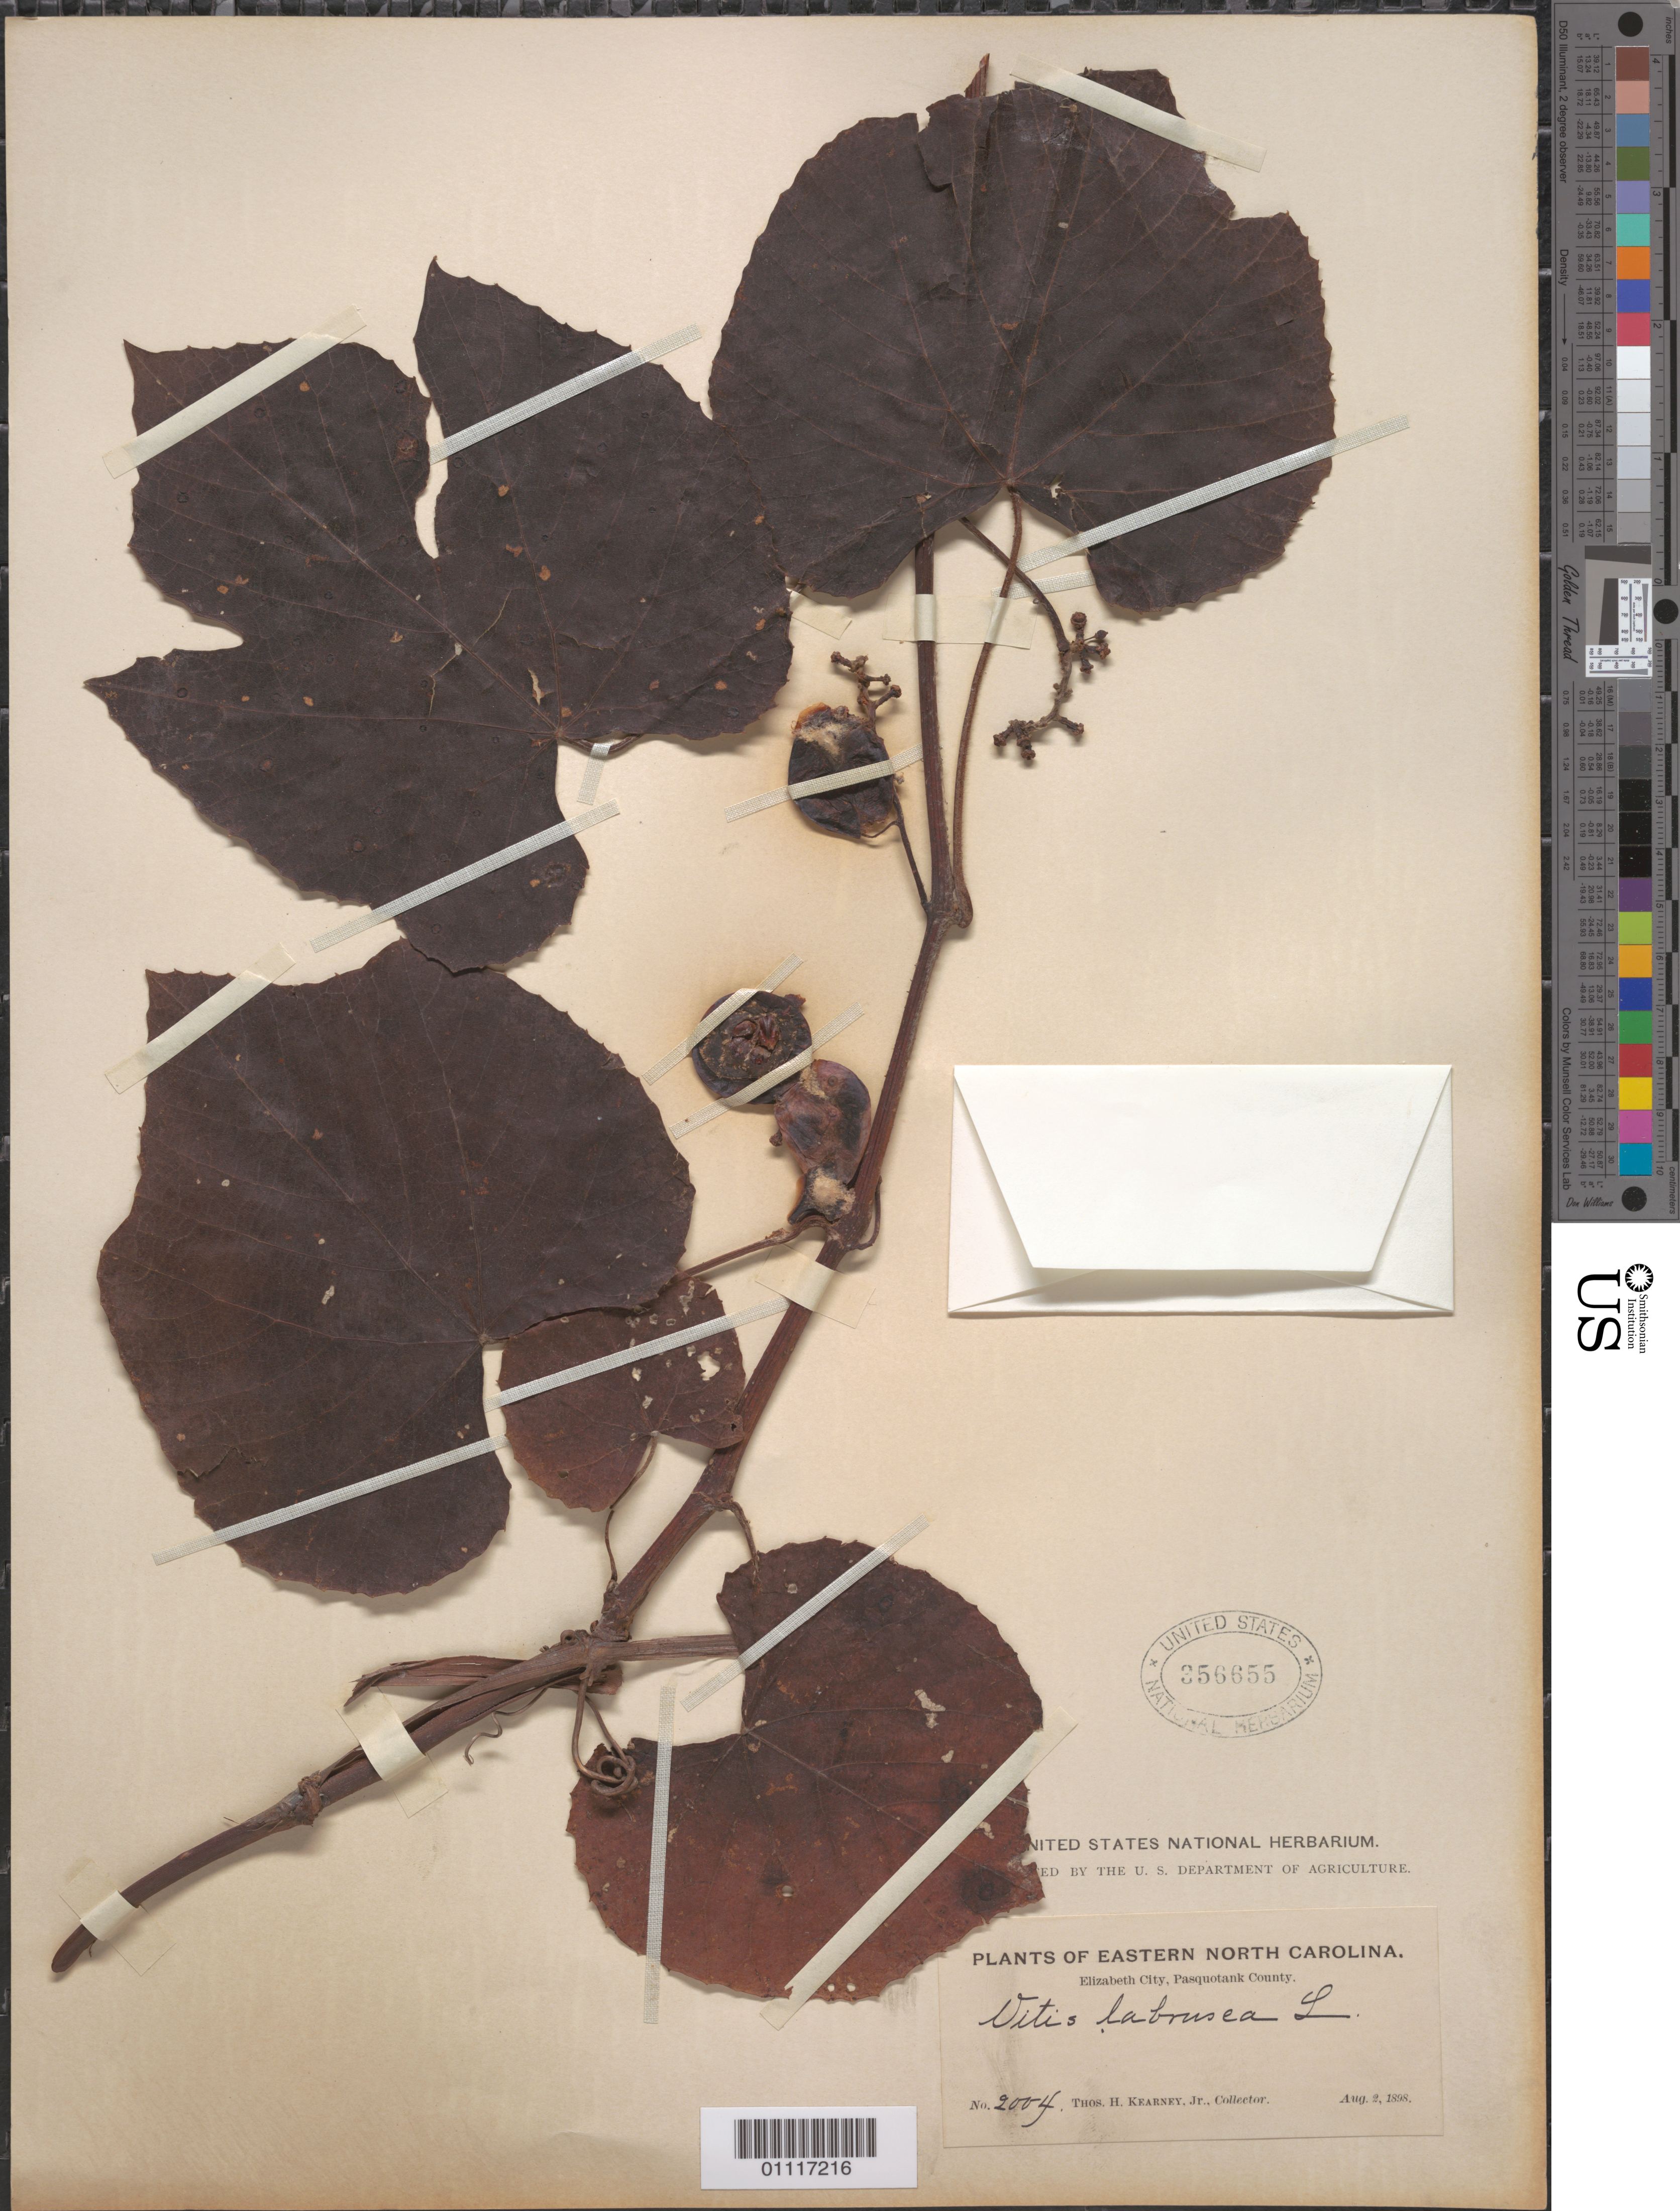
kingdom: Plantae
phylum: Tracheophyta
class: Magnoliopsida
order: Vitales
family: Vitaceae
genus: Vitis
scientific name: Vitis labrusca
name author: L.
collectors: T. H. Kearney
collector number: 2004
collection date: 1898-08-02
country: United States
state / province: North Carolina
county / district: Pasquotank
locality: Elizabeth City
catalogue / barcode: US 356655